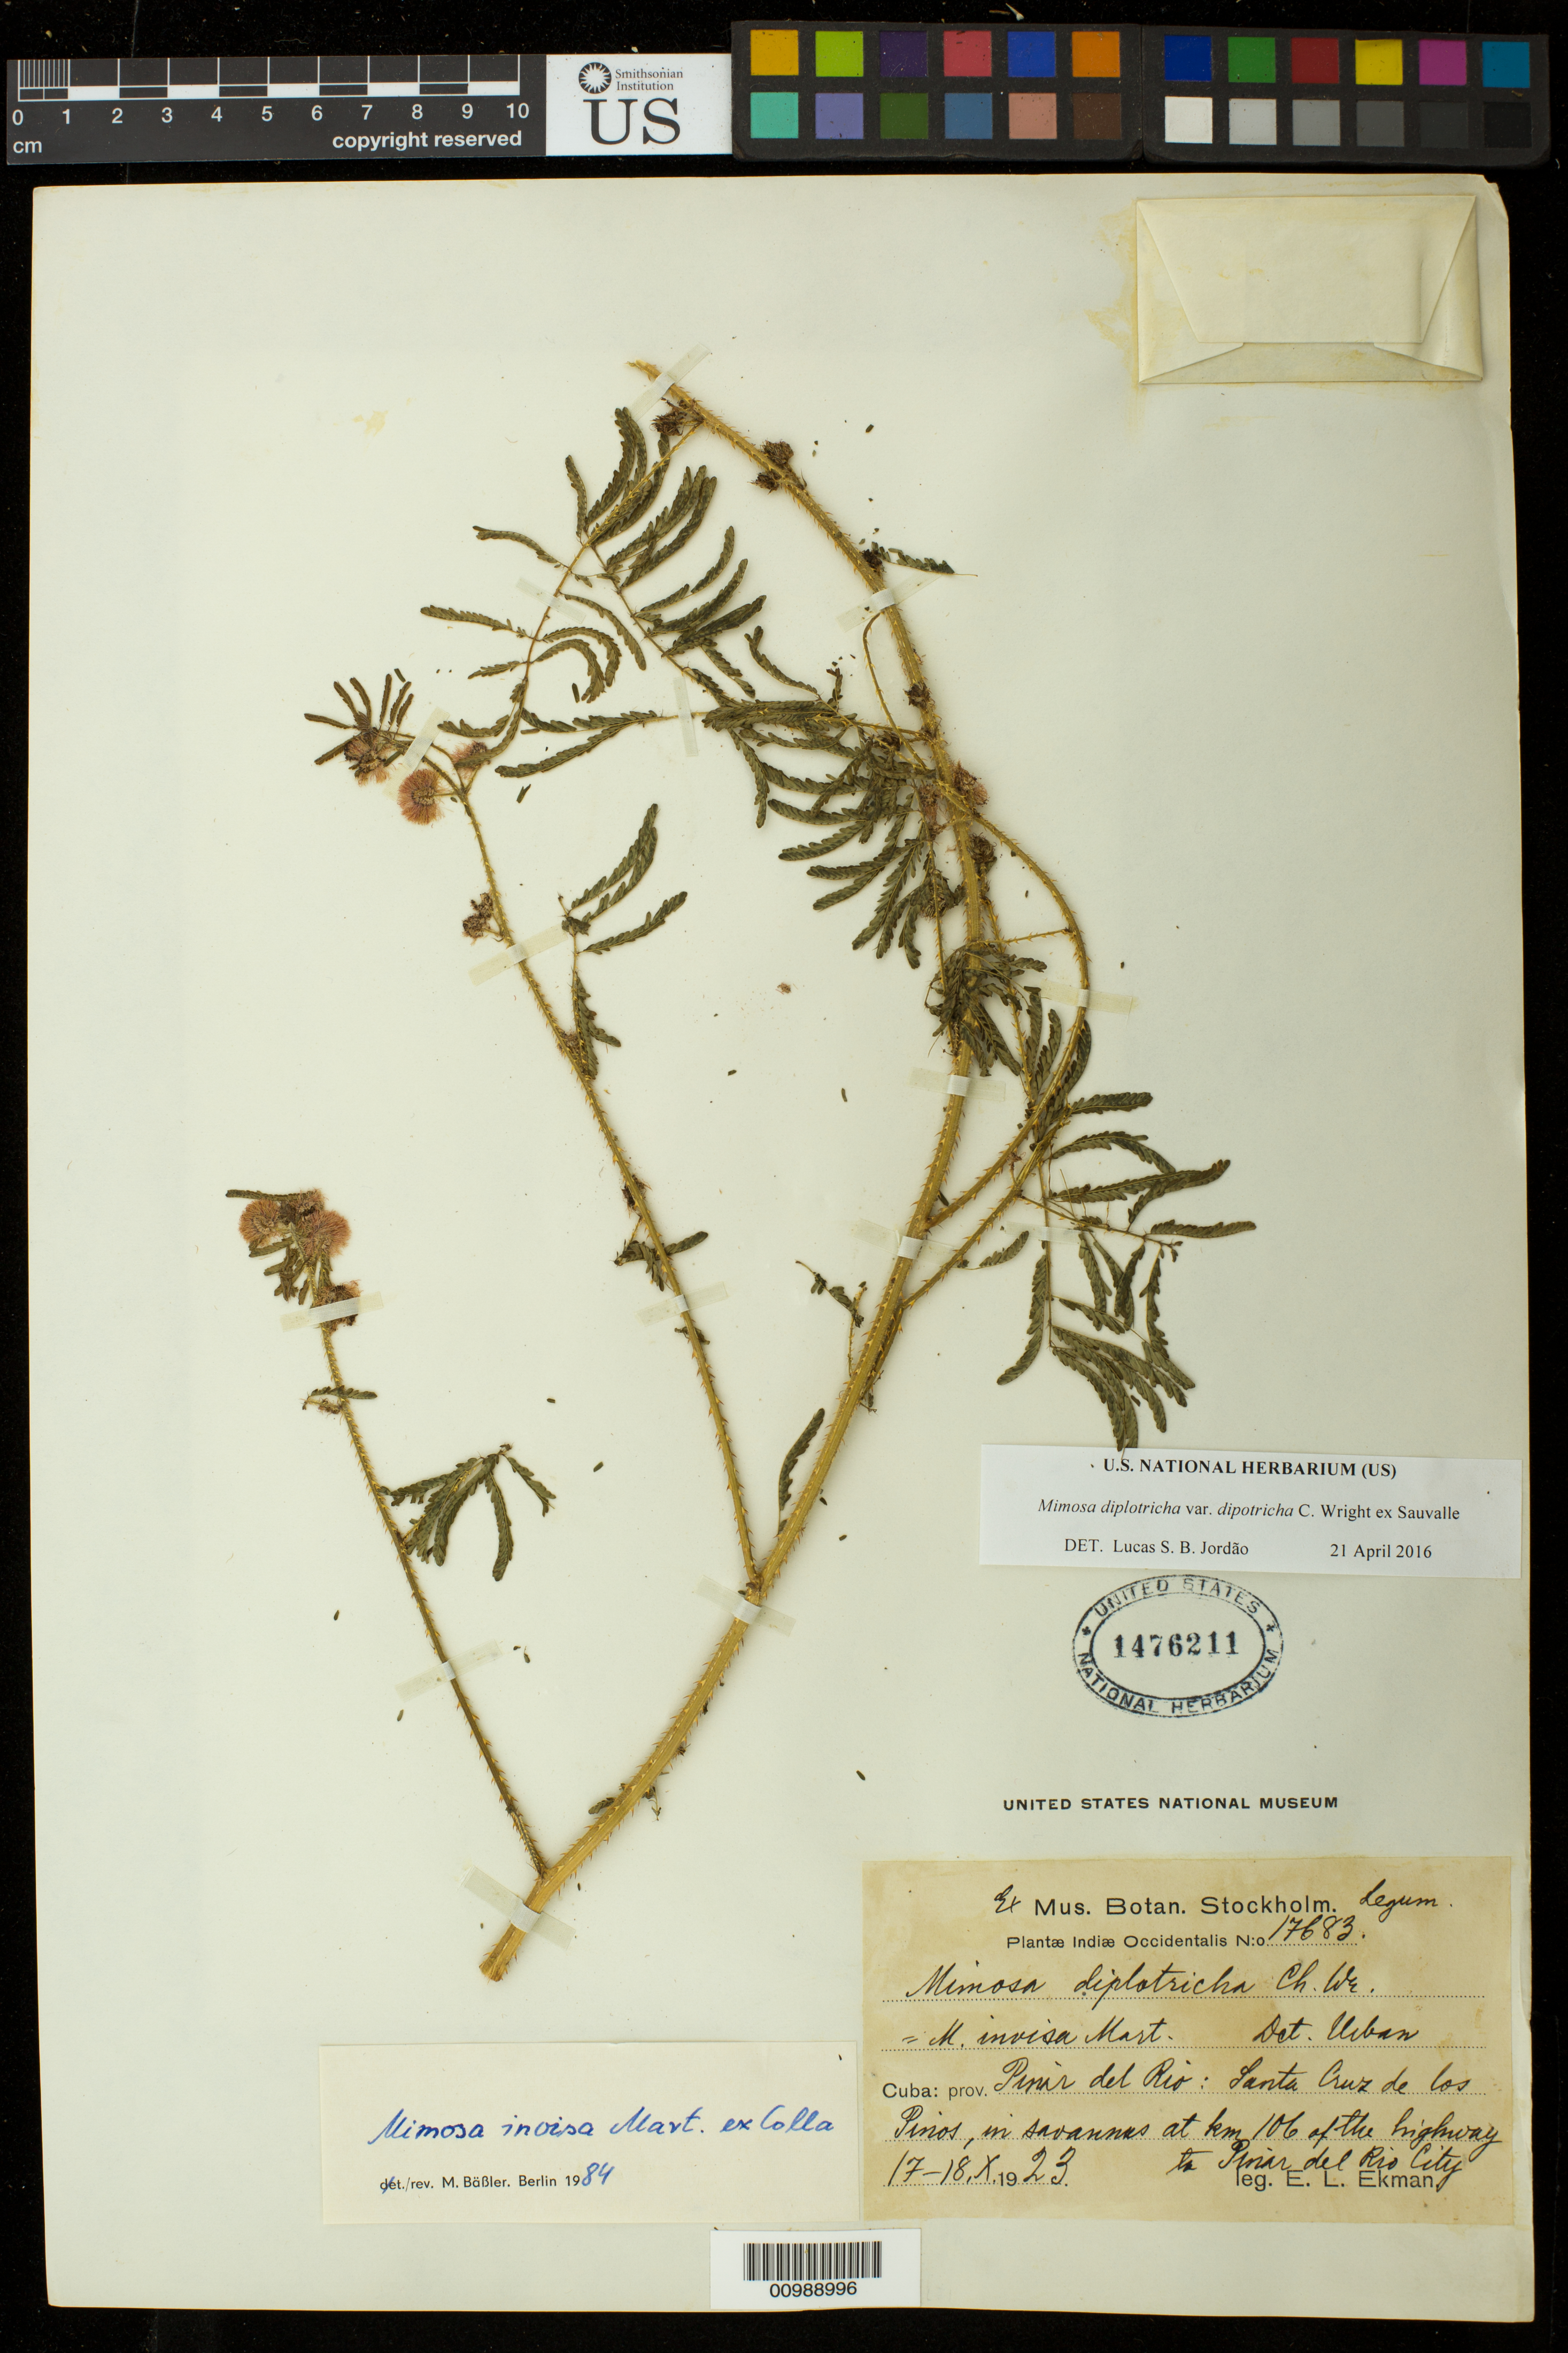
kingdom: Plantae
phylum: Tracheophyta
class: Magnoliopsida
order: Fabales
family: Fabaceae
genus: Mimosa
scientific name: Mimosa diplotricha var. diplotricha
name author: C. Wright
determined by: Jordao, Lucas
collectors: E. L. Ekman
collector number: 17683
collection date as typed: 17 --- 1923 to 18 1923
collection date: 1923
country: Cuba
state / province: Pinar del Rio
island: Cuba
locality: Santa Cruz de los Pinos, in savannrs at km 106 of the highway to Pinar del Rio City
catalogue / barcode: US 1476211